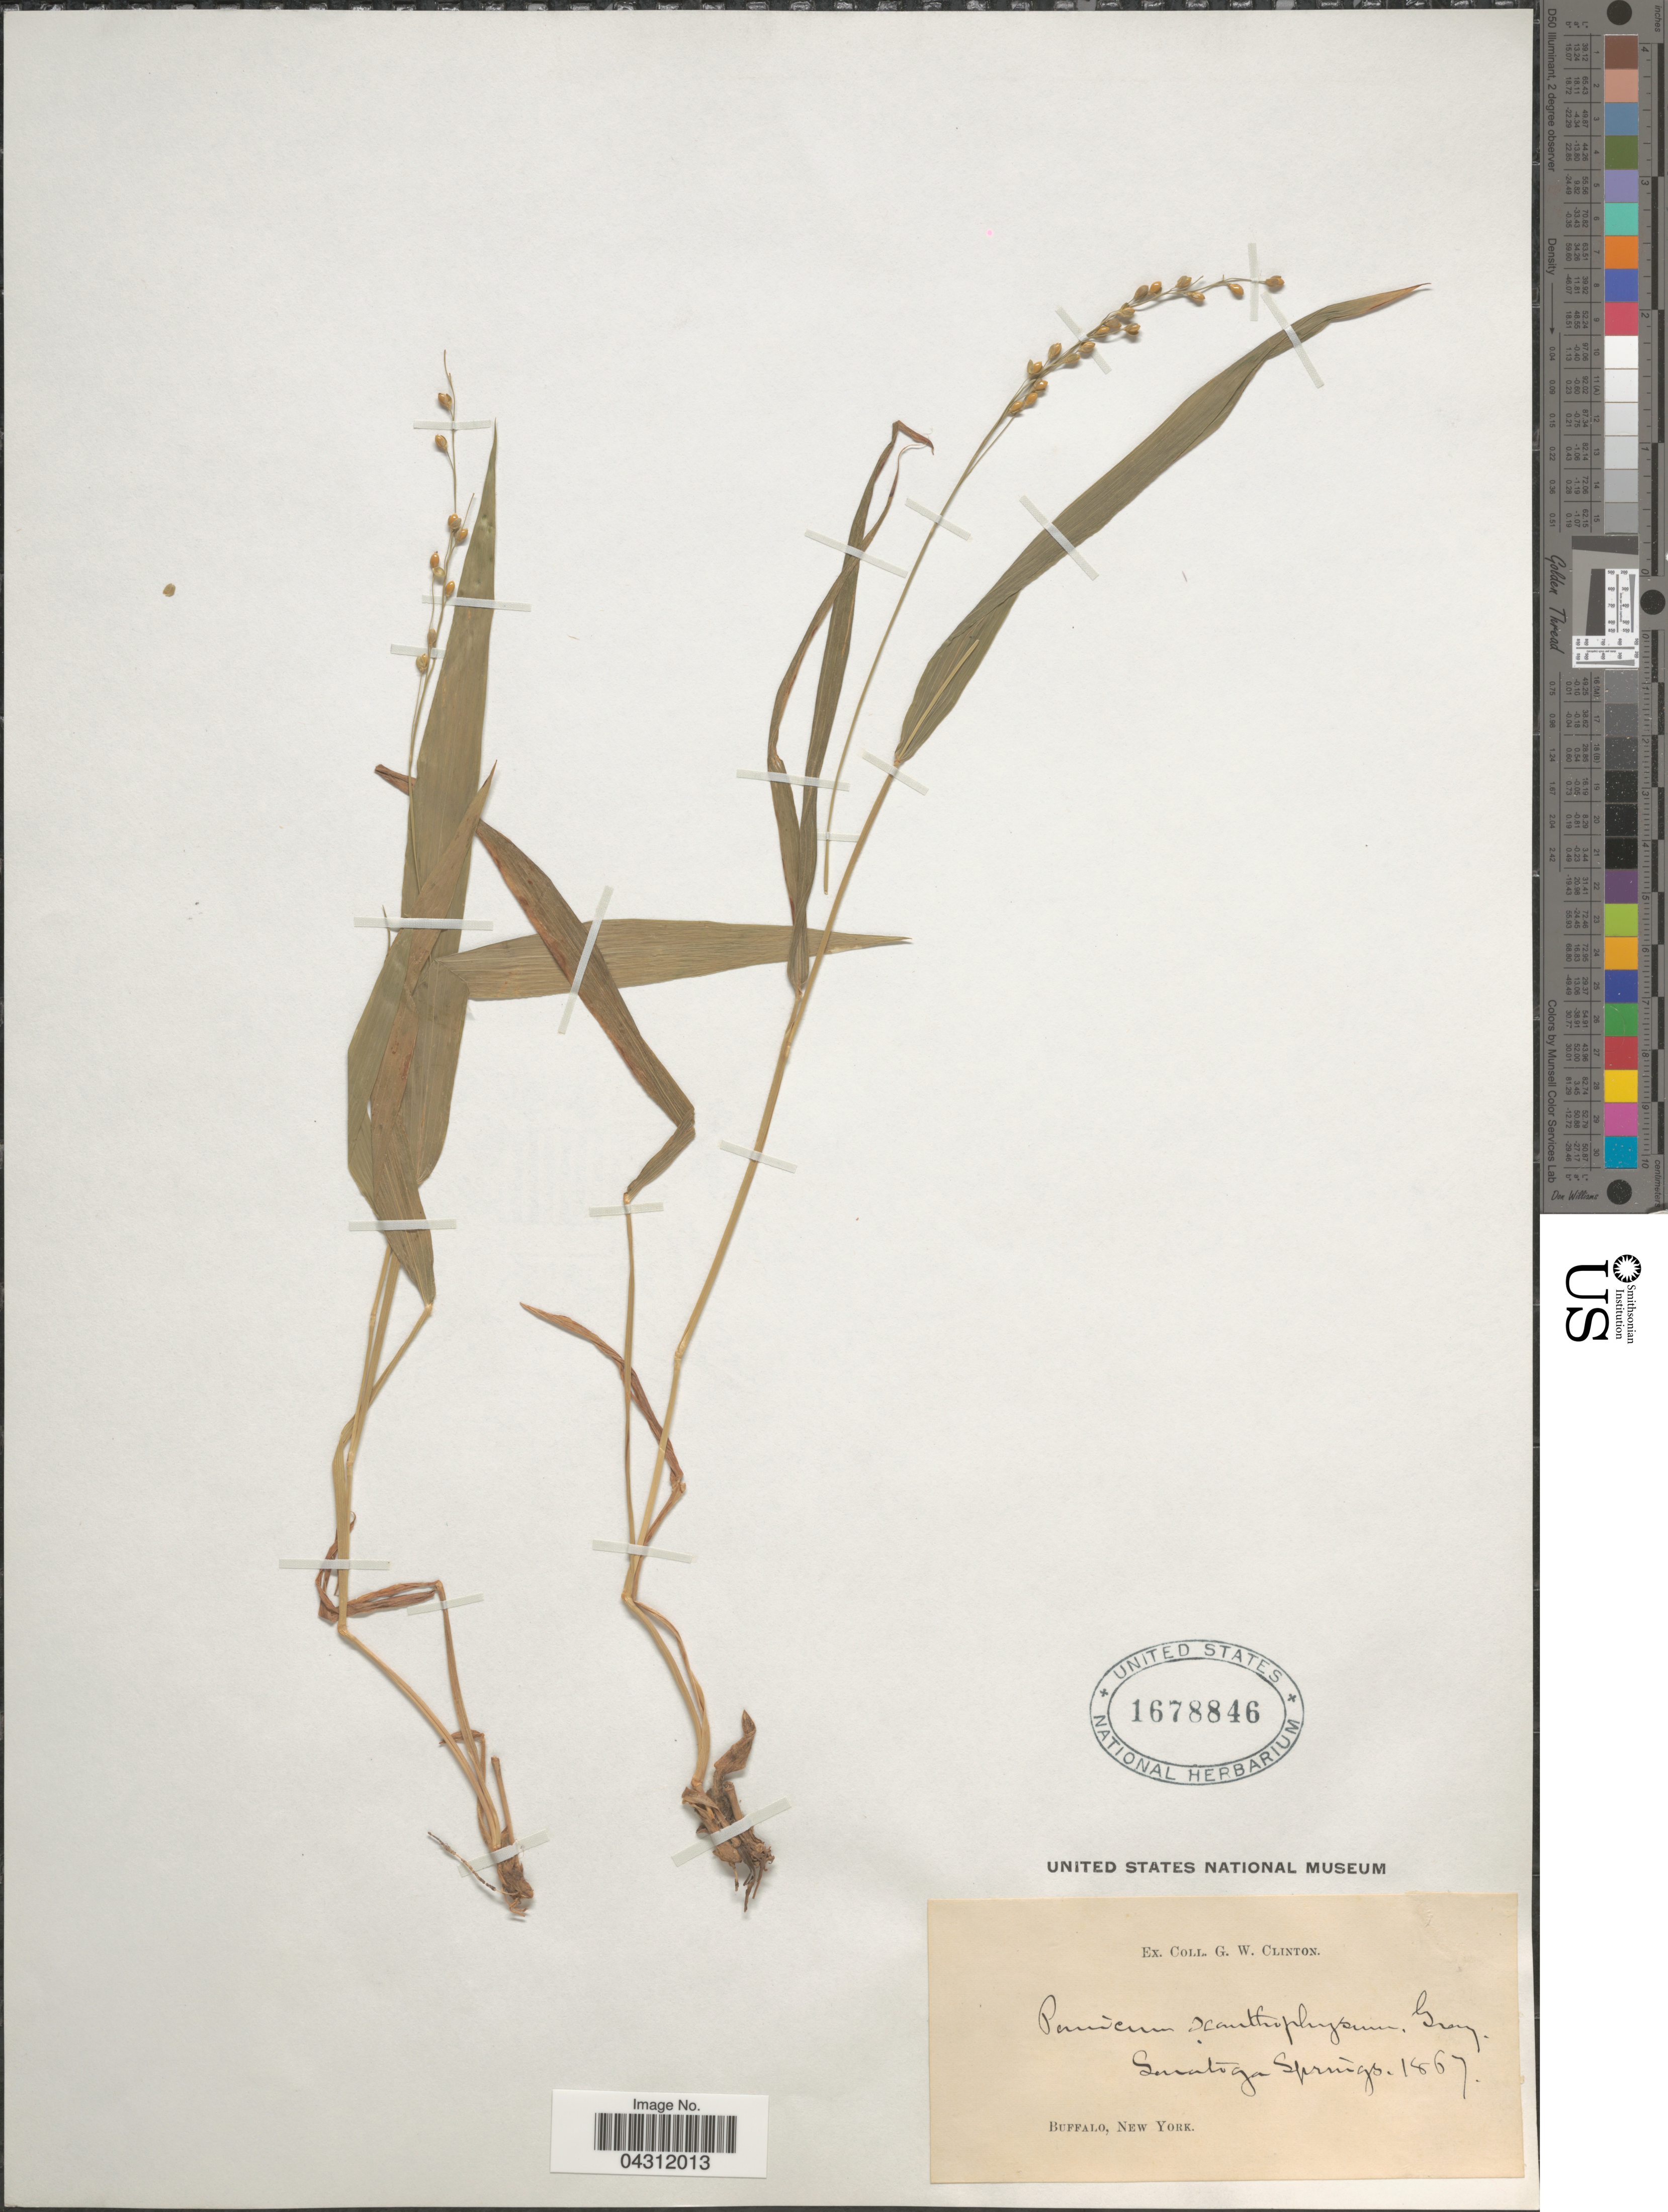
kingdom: Plantae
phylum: Tracheophyta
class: Liliopsida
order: Poales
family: Poaceae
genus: Dichanthelium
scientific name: Dichanthelium xanthophysum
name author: (A. Gray) Freckmann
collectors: G. W. Clinton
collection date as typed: Springs 1867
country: United States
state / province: New York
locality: Saratoga. Buffalo.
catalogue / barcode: US 1678846